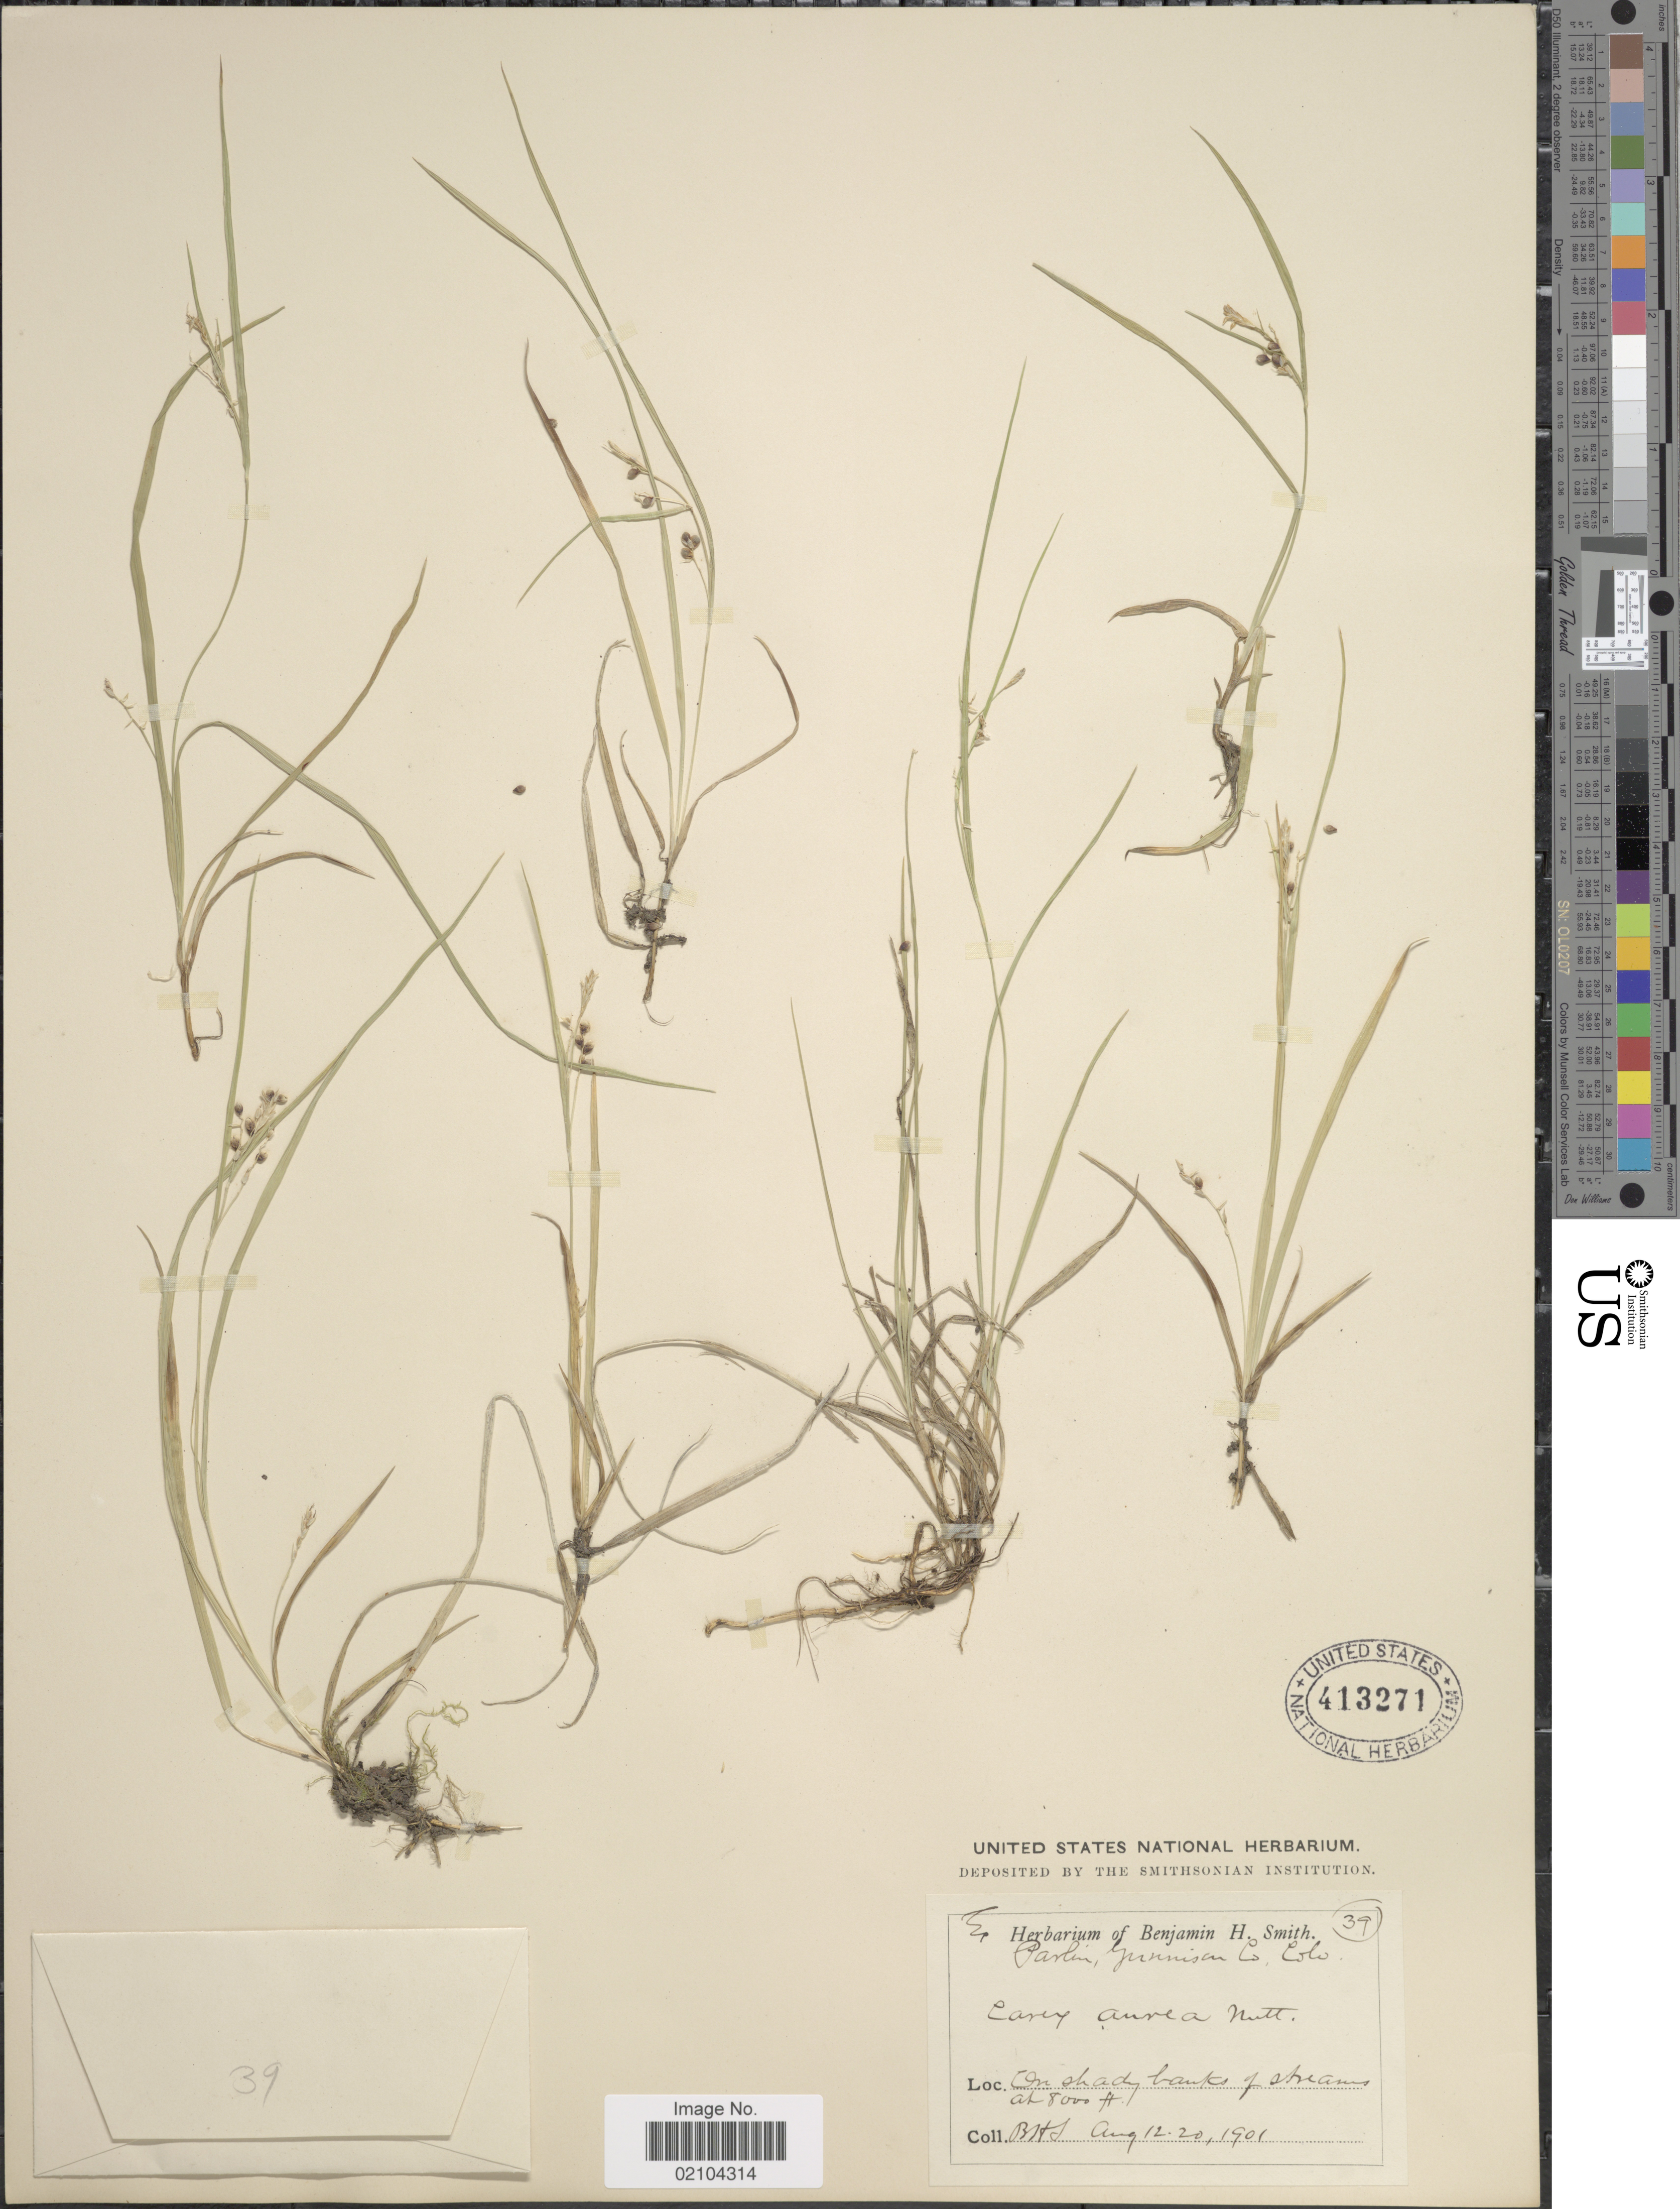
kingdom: Plantae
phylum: Tracheophyta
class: Liliopsida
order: Poales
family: Cyperaceae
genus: Carex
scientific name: Carex aurea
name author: Nutt.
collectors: B. H. Smith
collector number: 39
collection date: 1901-08-12/1901-08-20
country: United States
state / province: Colorado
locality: Parlin, Gunnison Co, Colo. On shady banks of streams.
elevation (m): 2438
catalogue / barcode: US 413271